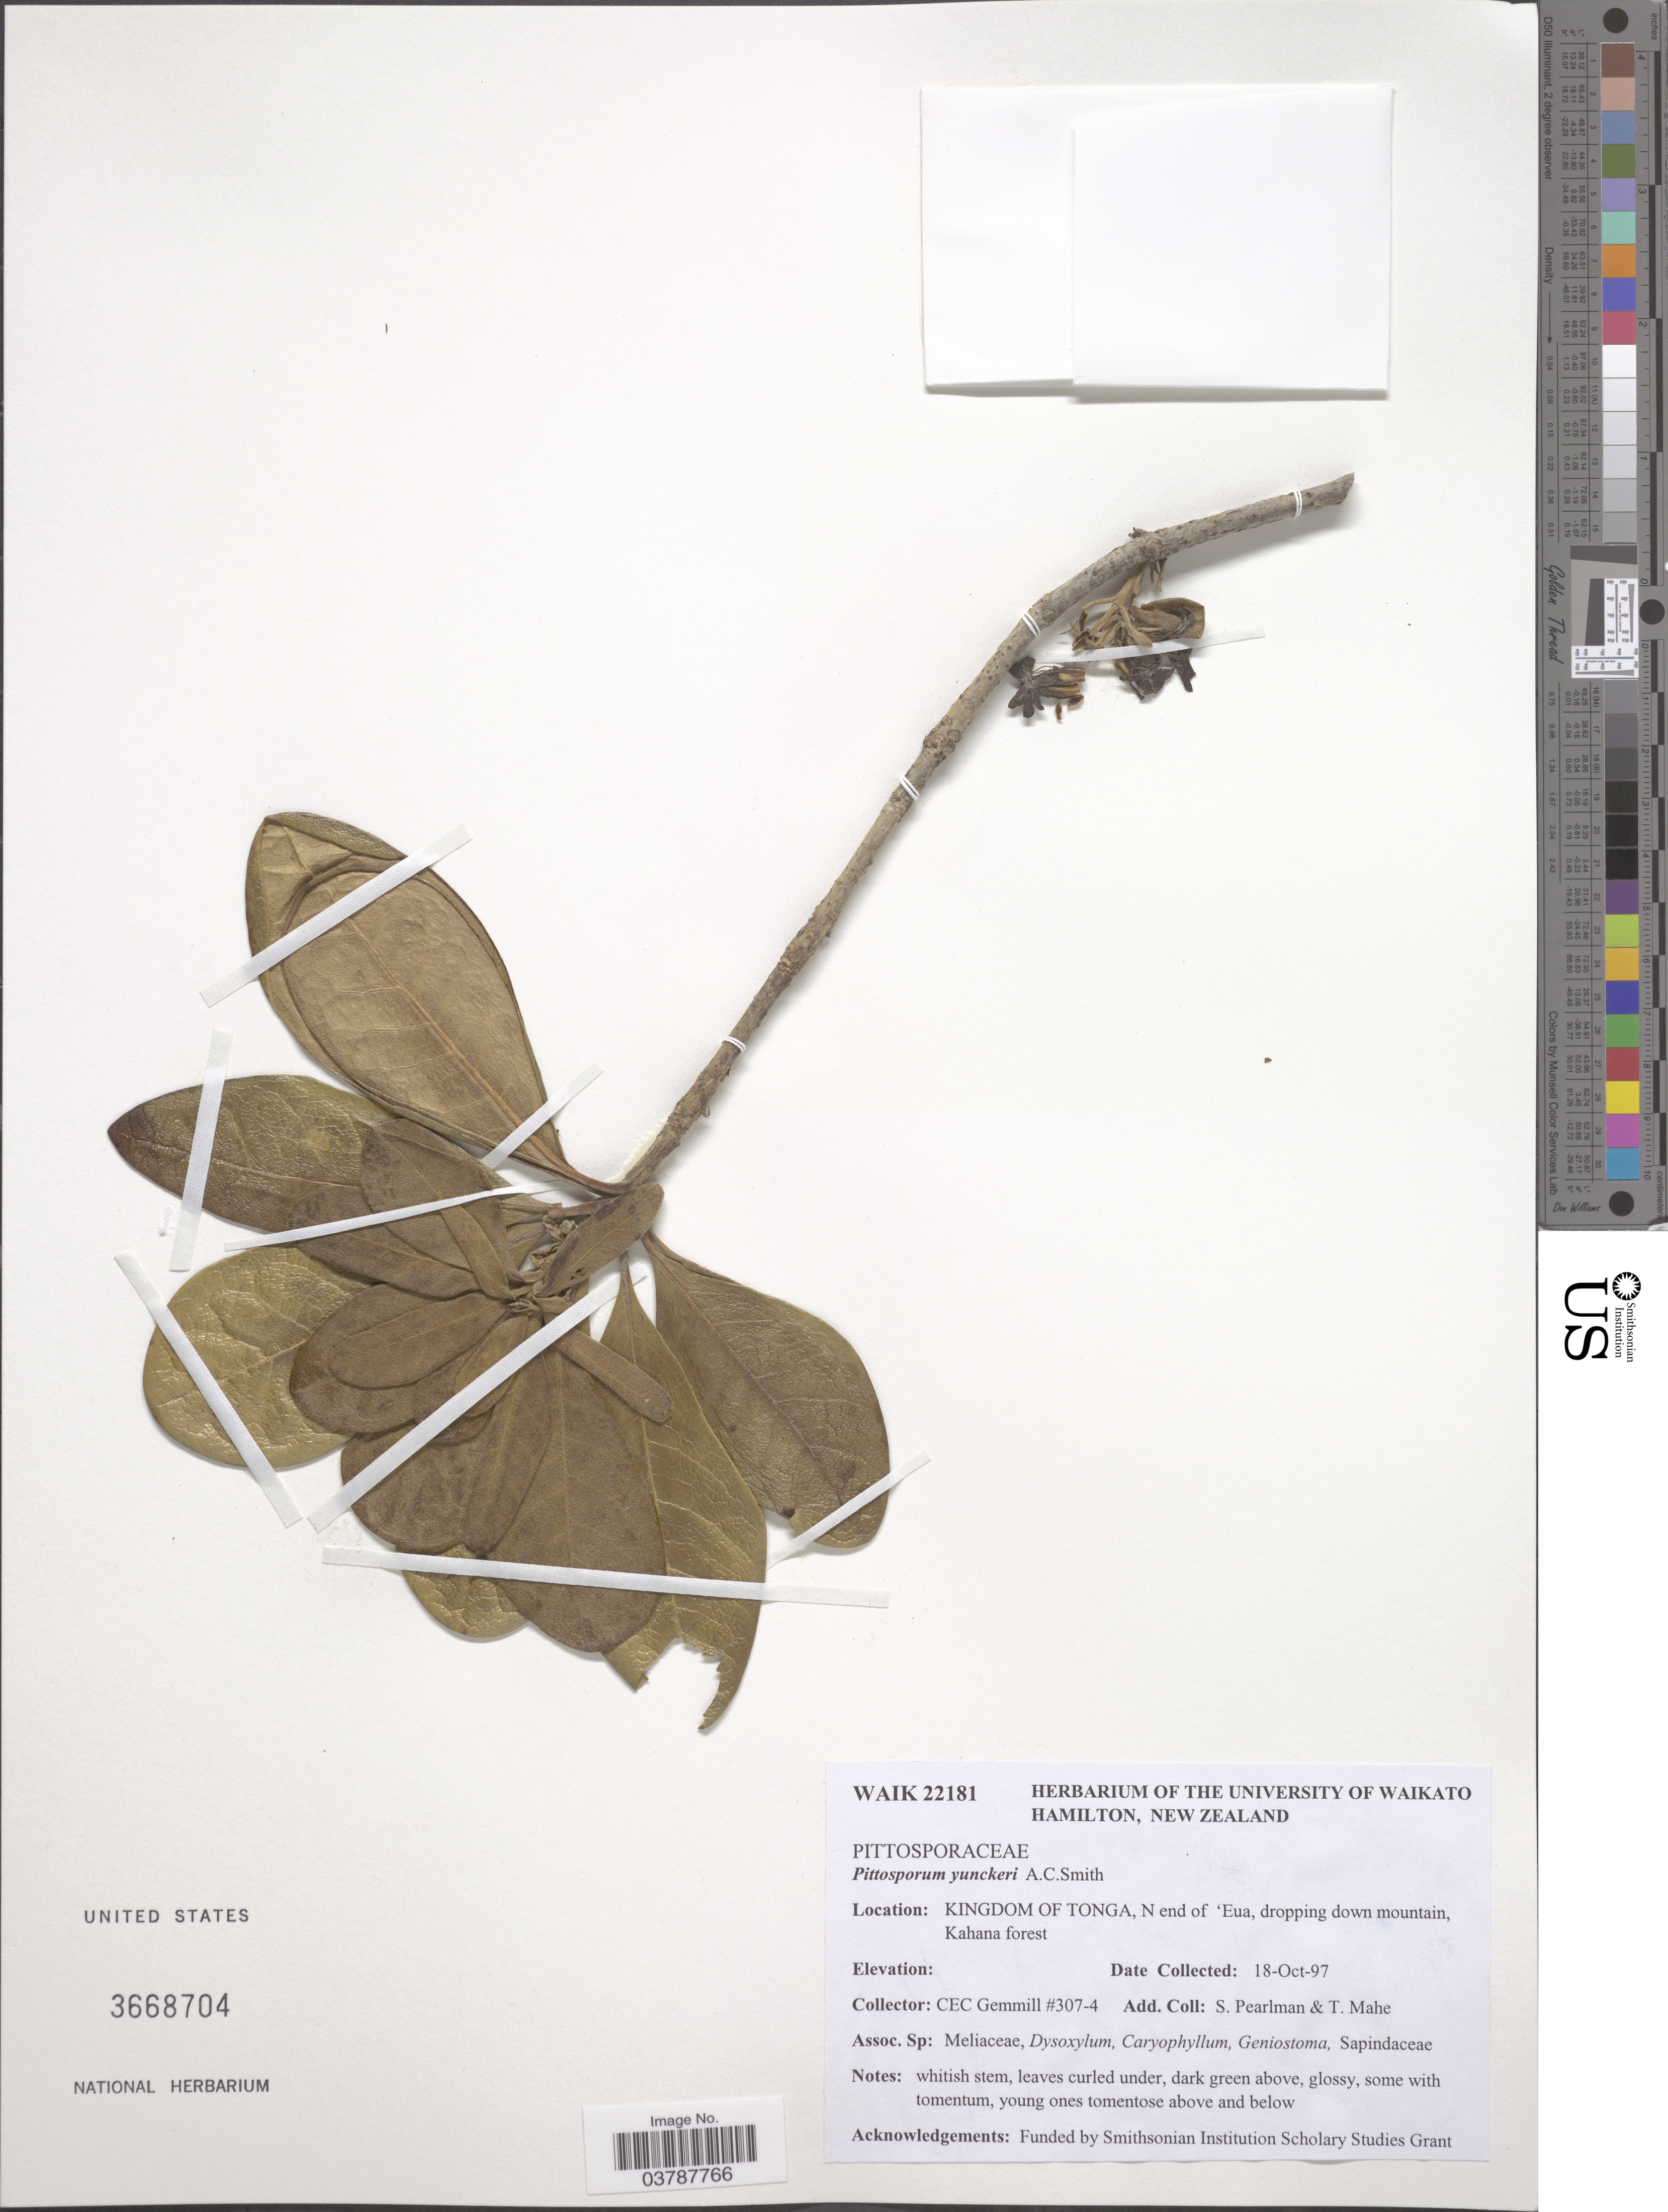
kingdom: Plantae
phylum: Tracheophyta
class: Magnoliopsida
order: Apiales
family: Pittosporaceae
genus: Pittosporum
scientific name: Pittosporum yunckeri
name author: A.C. Sm.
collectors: C. Gemmill, S. Perlman & T. Mahe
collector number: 307-4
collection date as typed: Transcribed d/m/y: 18/10/97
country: Tonga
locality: Kingdom of Tonga, N. end of 'Eua, dropping down mountain, Kahana forest.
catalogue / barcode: US 3668704